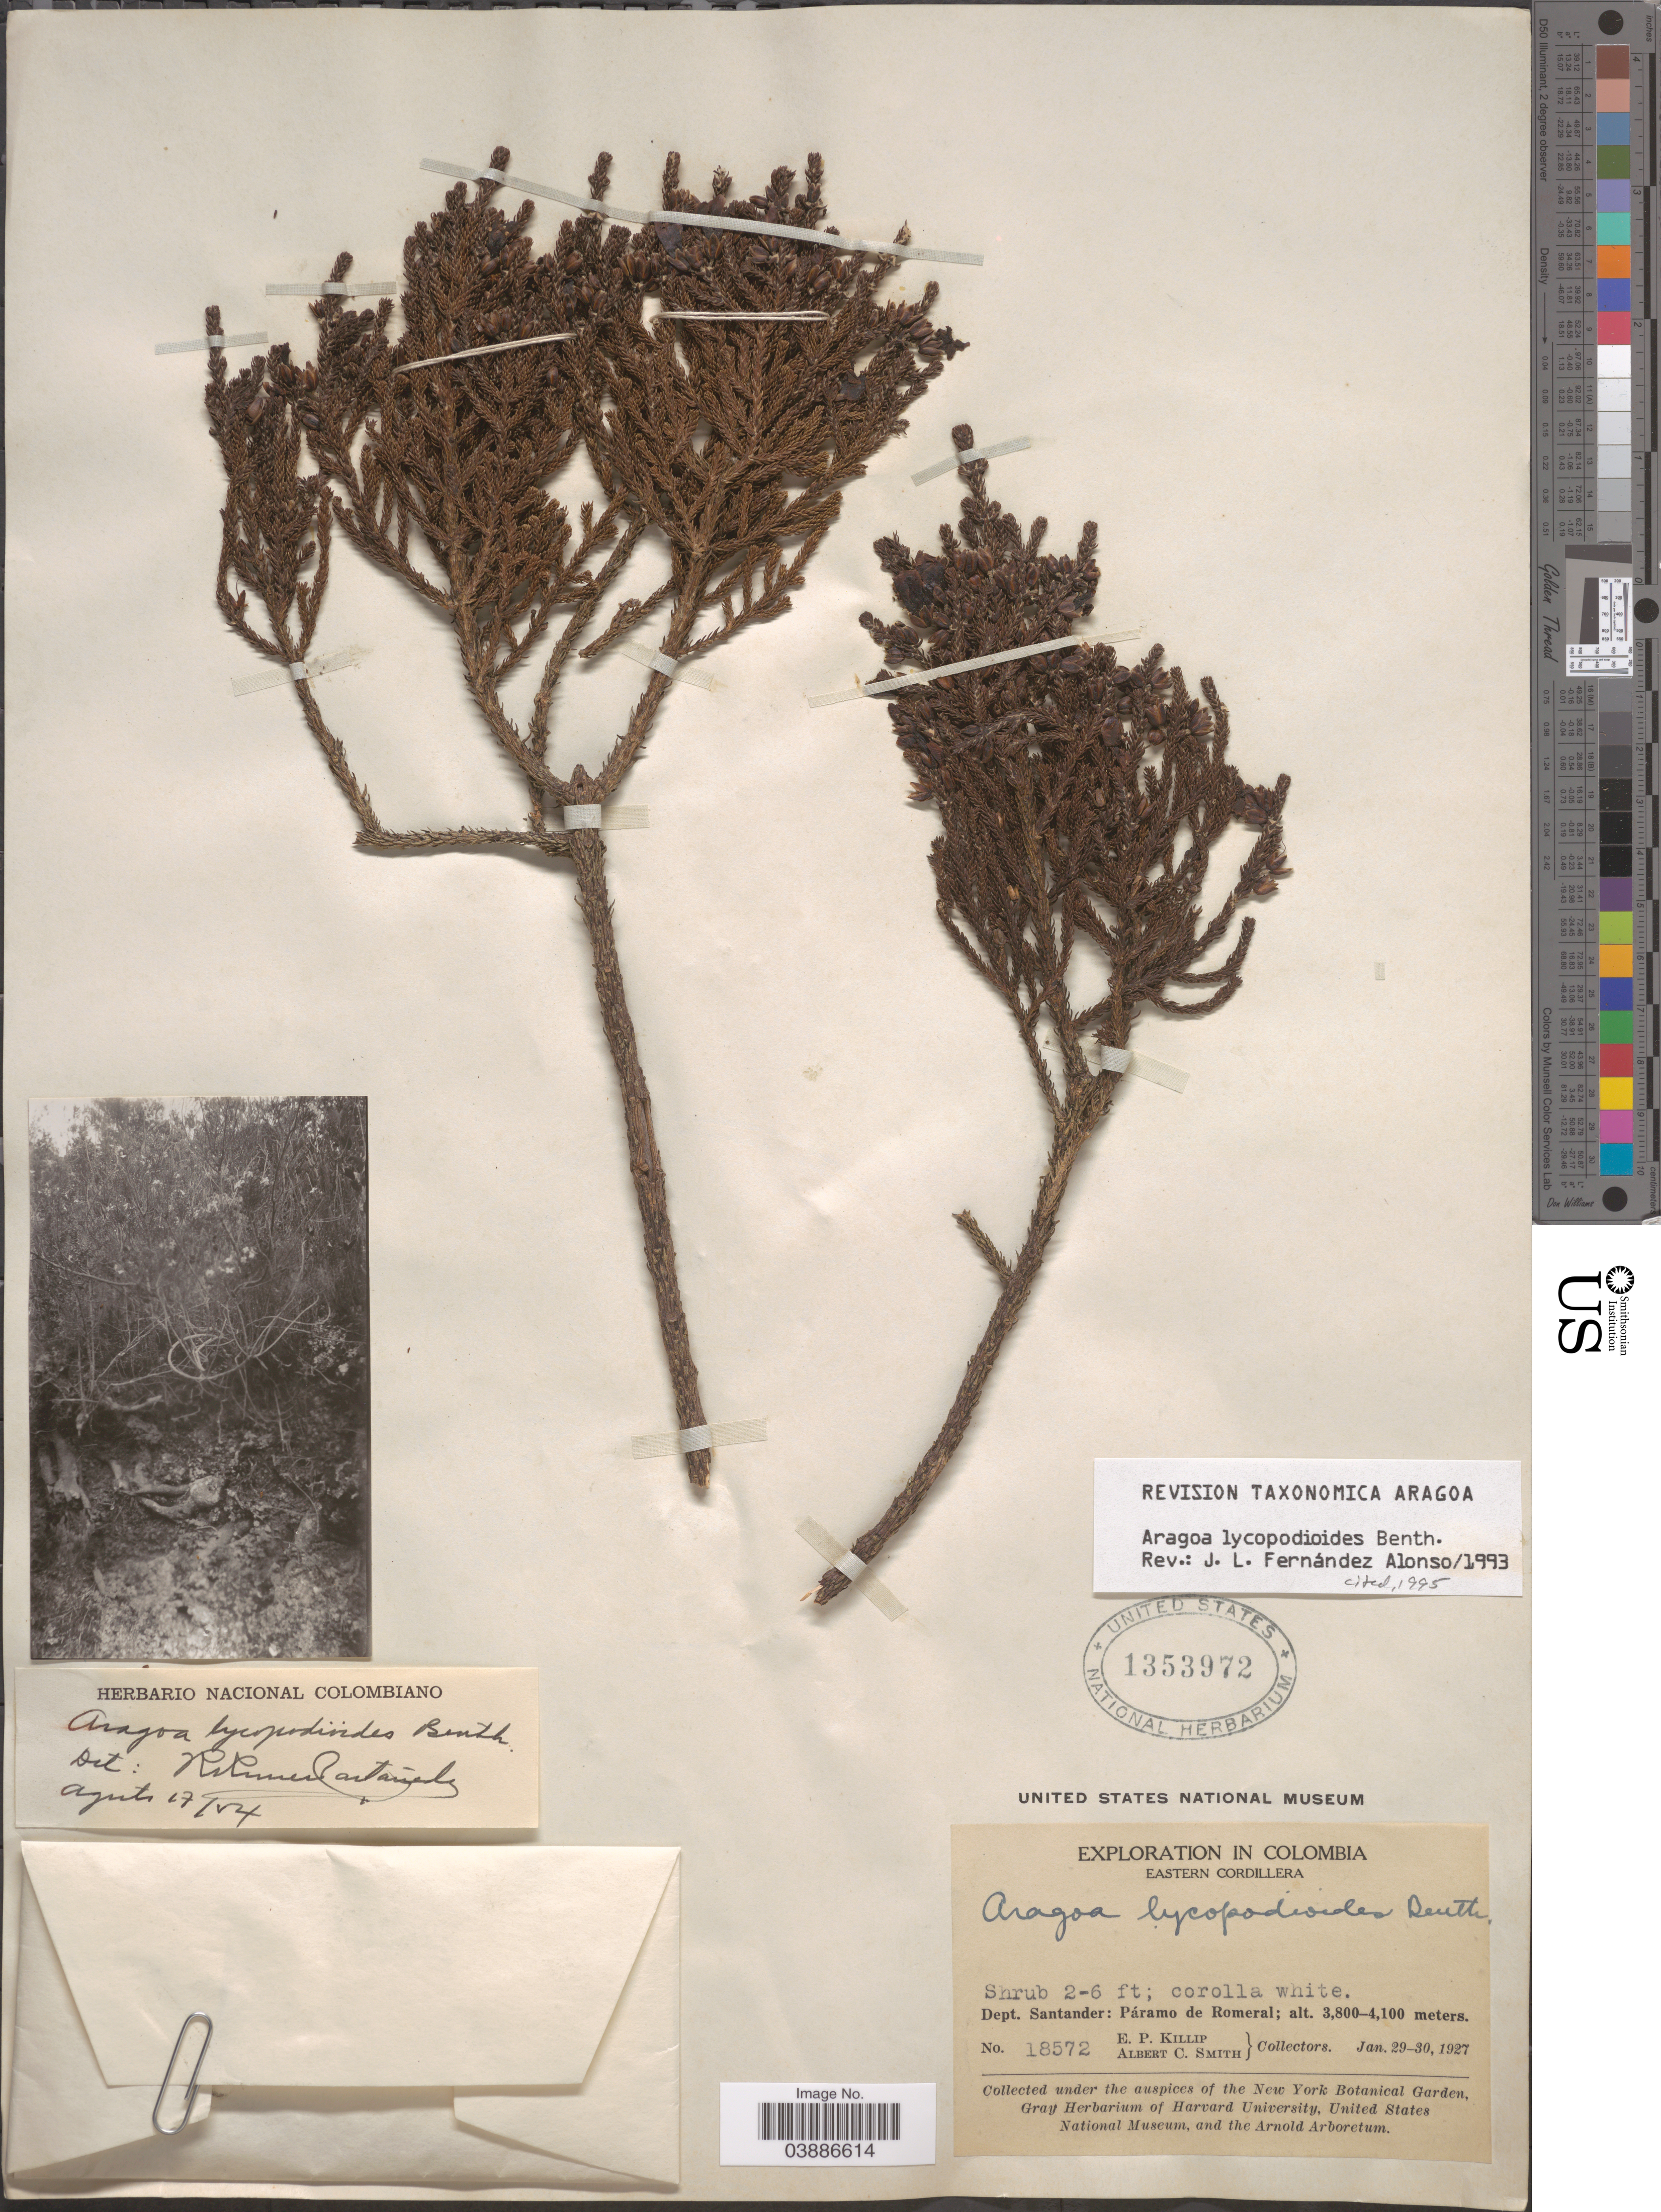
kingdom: Plantae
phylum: Tracheophyta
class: Magnoliopsida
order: Lamiales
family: Plantaginaceae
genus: Aragoa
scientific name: Aragoa lycopodioides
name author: Benth. ex Oliv.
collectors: E. P. Killip & A. C. Smith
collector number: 18572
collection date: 1927-01-29/1927-01-30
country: Colombia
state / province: Santander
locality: Eastern Cordillera. Dept. Santander: Páramo de Romeral.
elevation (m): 3800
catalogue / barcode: US 1353972